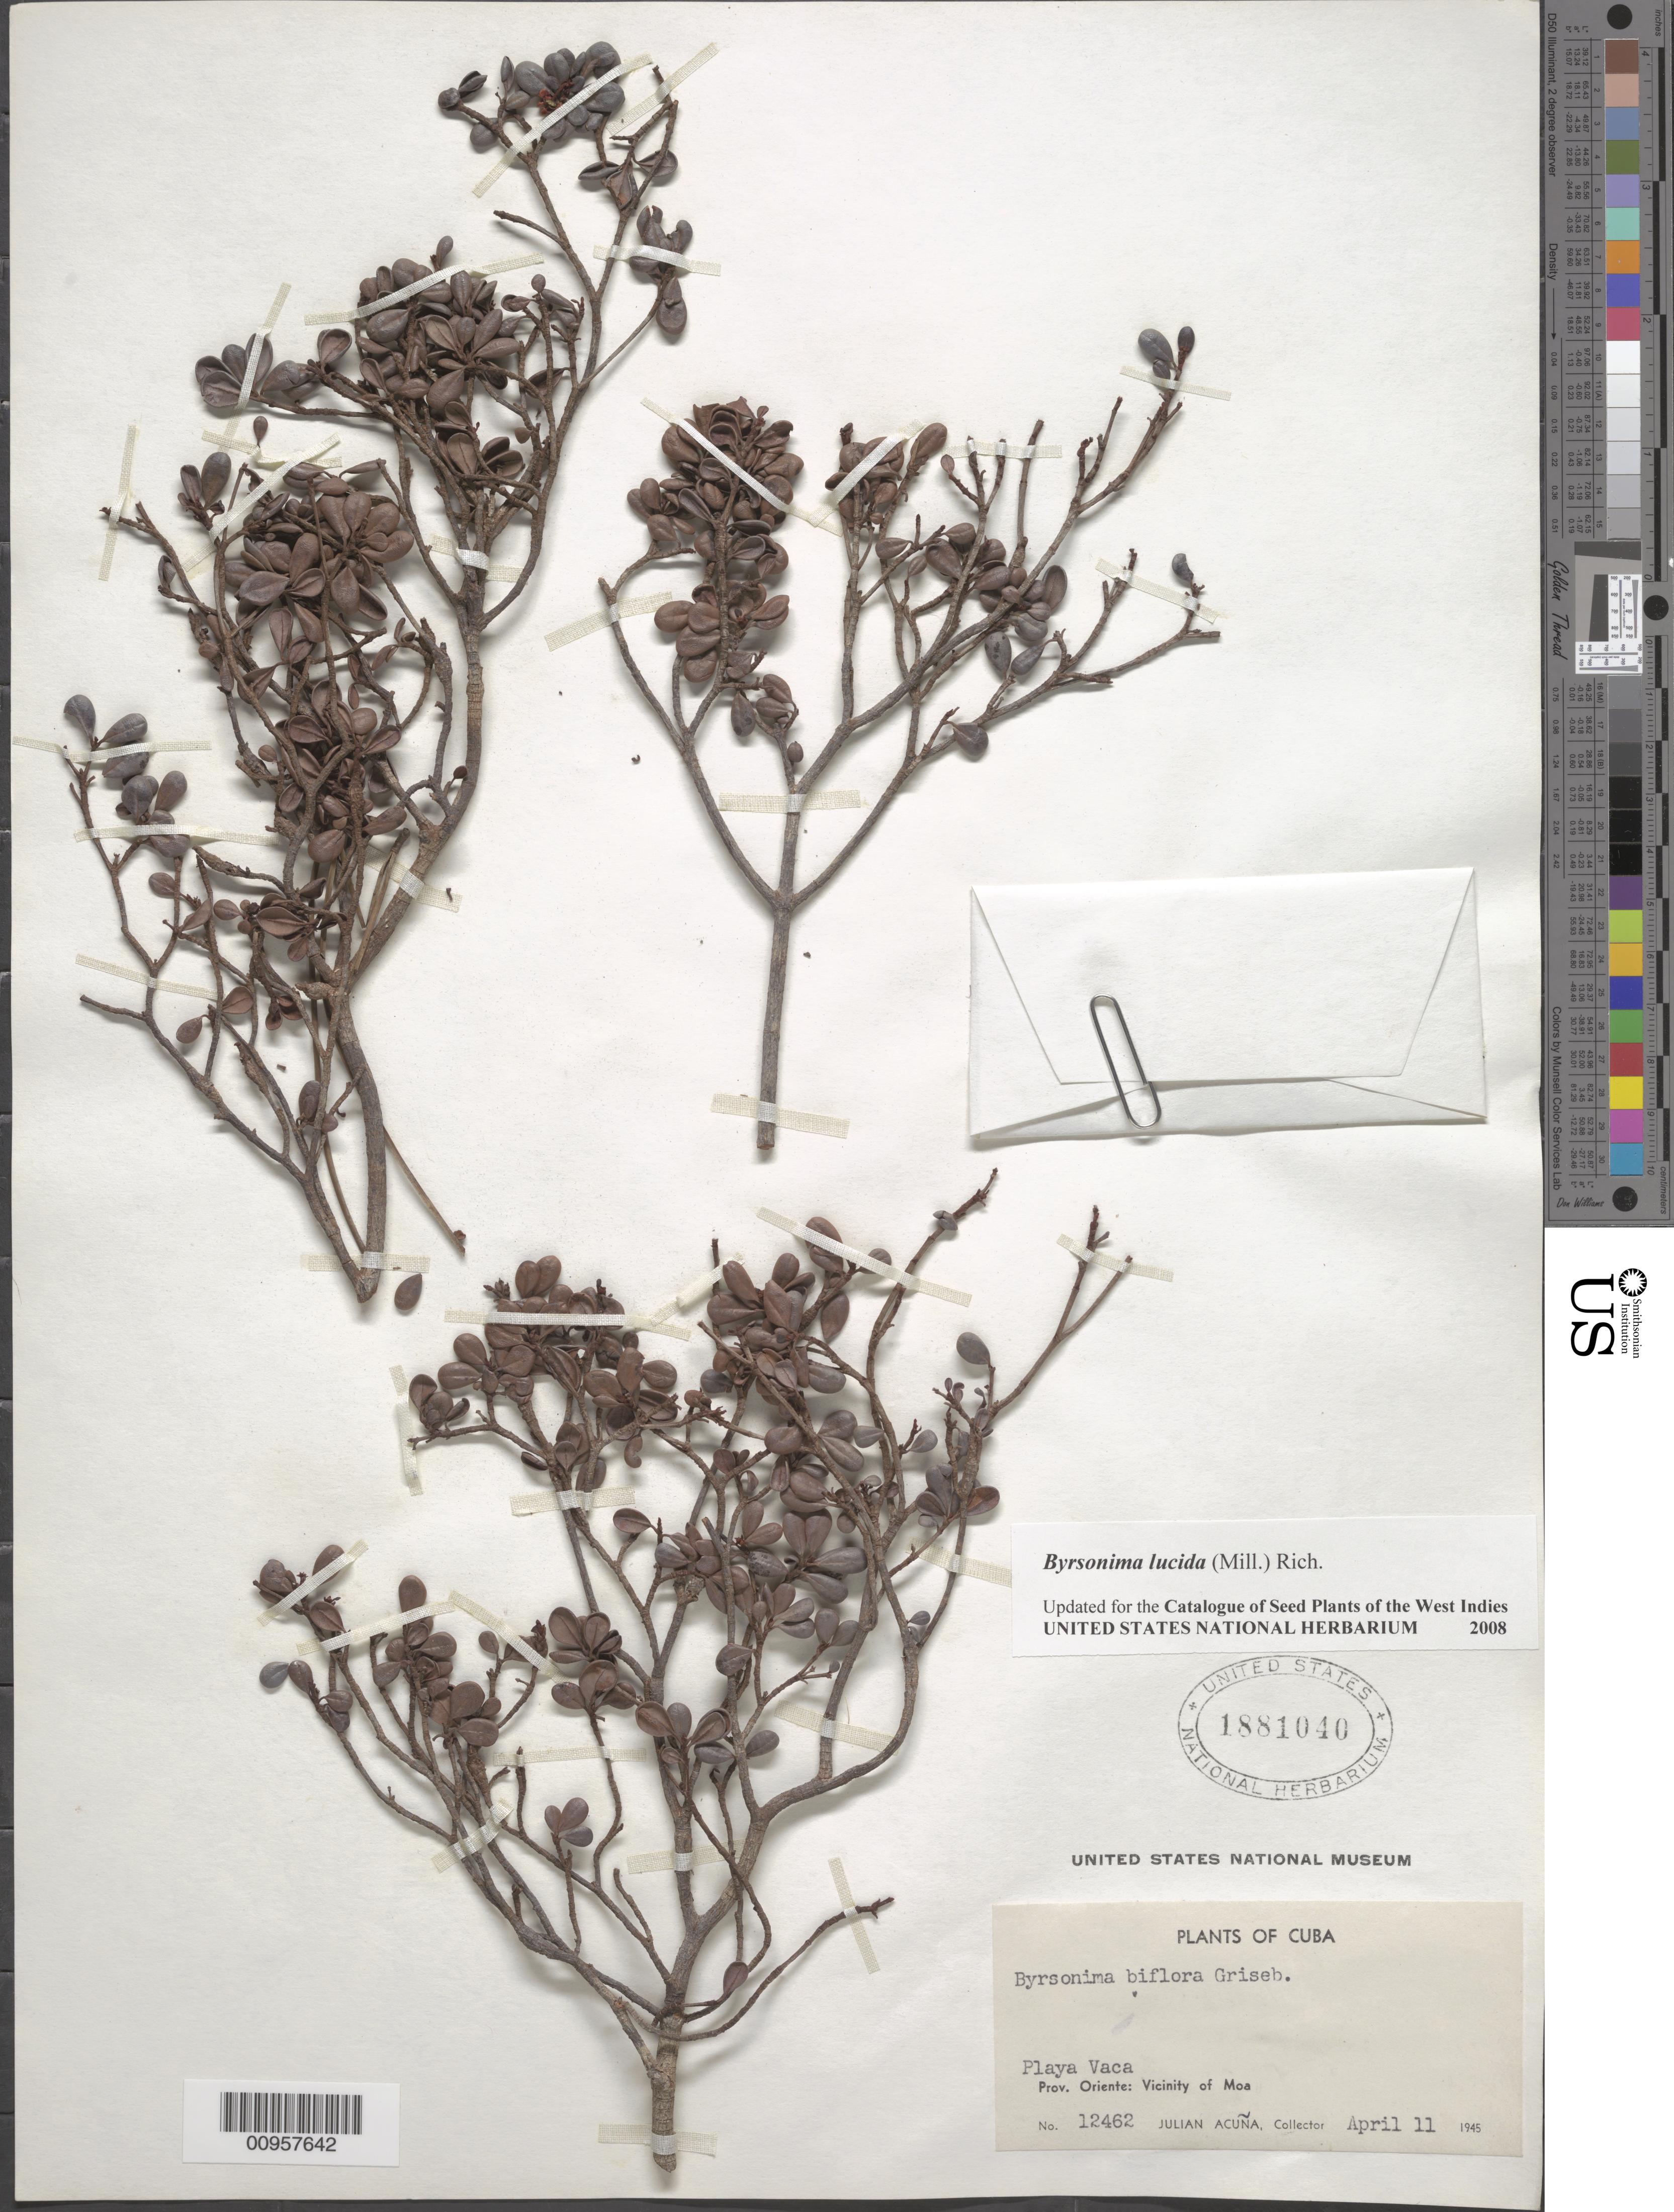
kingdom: Plantae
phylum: Tracheophyta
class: Magnoliopsida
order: Malpighiales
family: Malpighiaceae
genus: Byrsonima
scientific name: Byrsonima lucida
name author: (Mill.) DC.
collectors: J. Acuña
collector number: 12462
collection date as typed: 11 Apr 1945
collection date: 1945-04-11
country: Cuba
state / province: Holguín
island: Cuba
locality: Vicinity of Moa [Oriente], Playa Vaca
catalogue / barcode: US 1881040